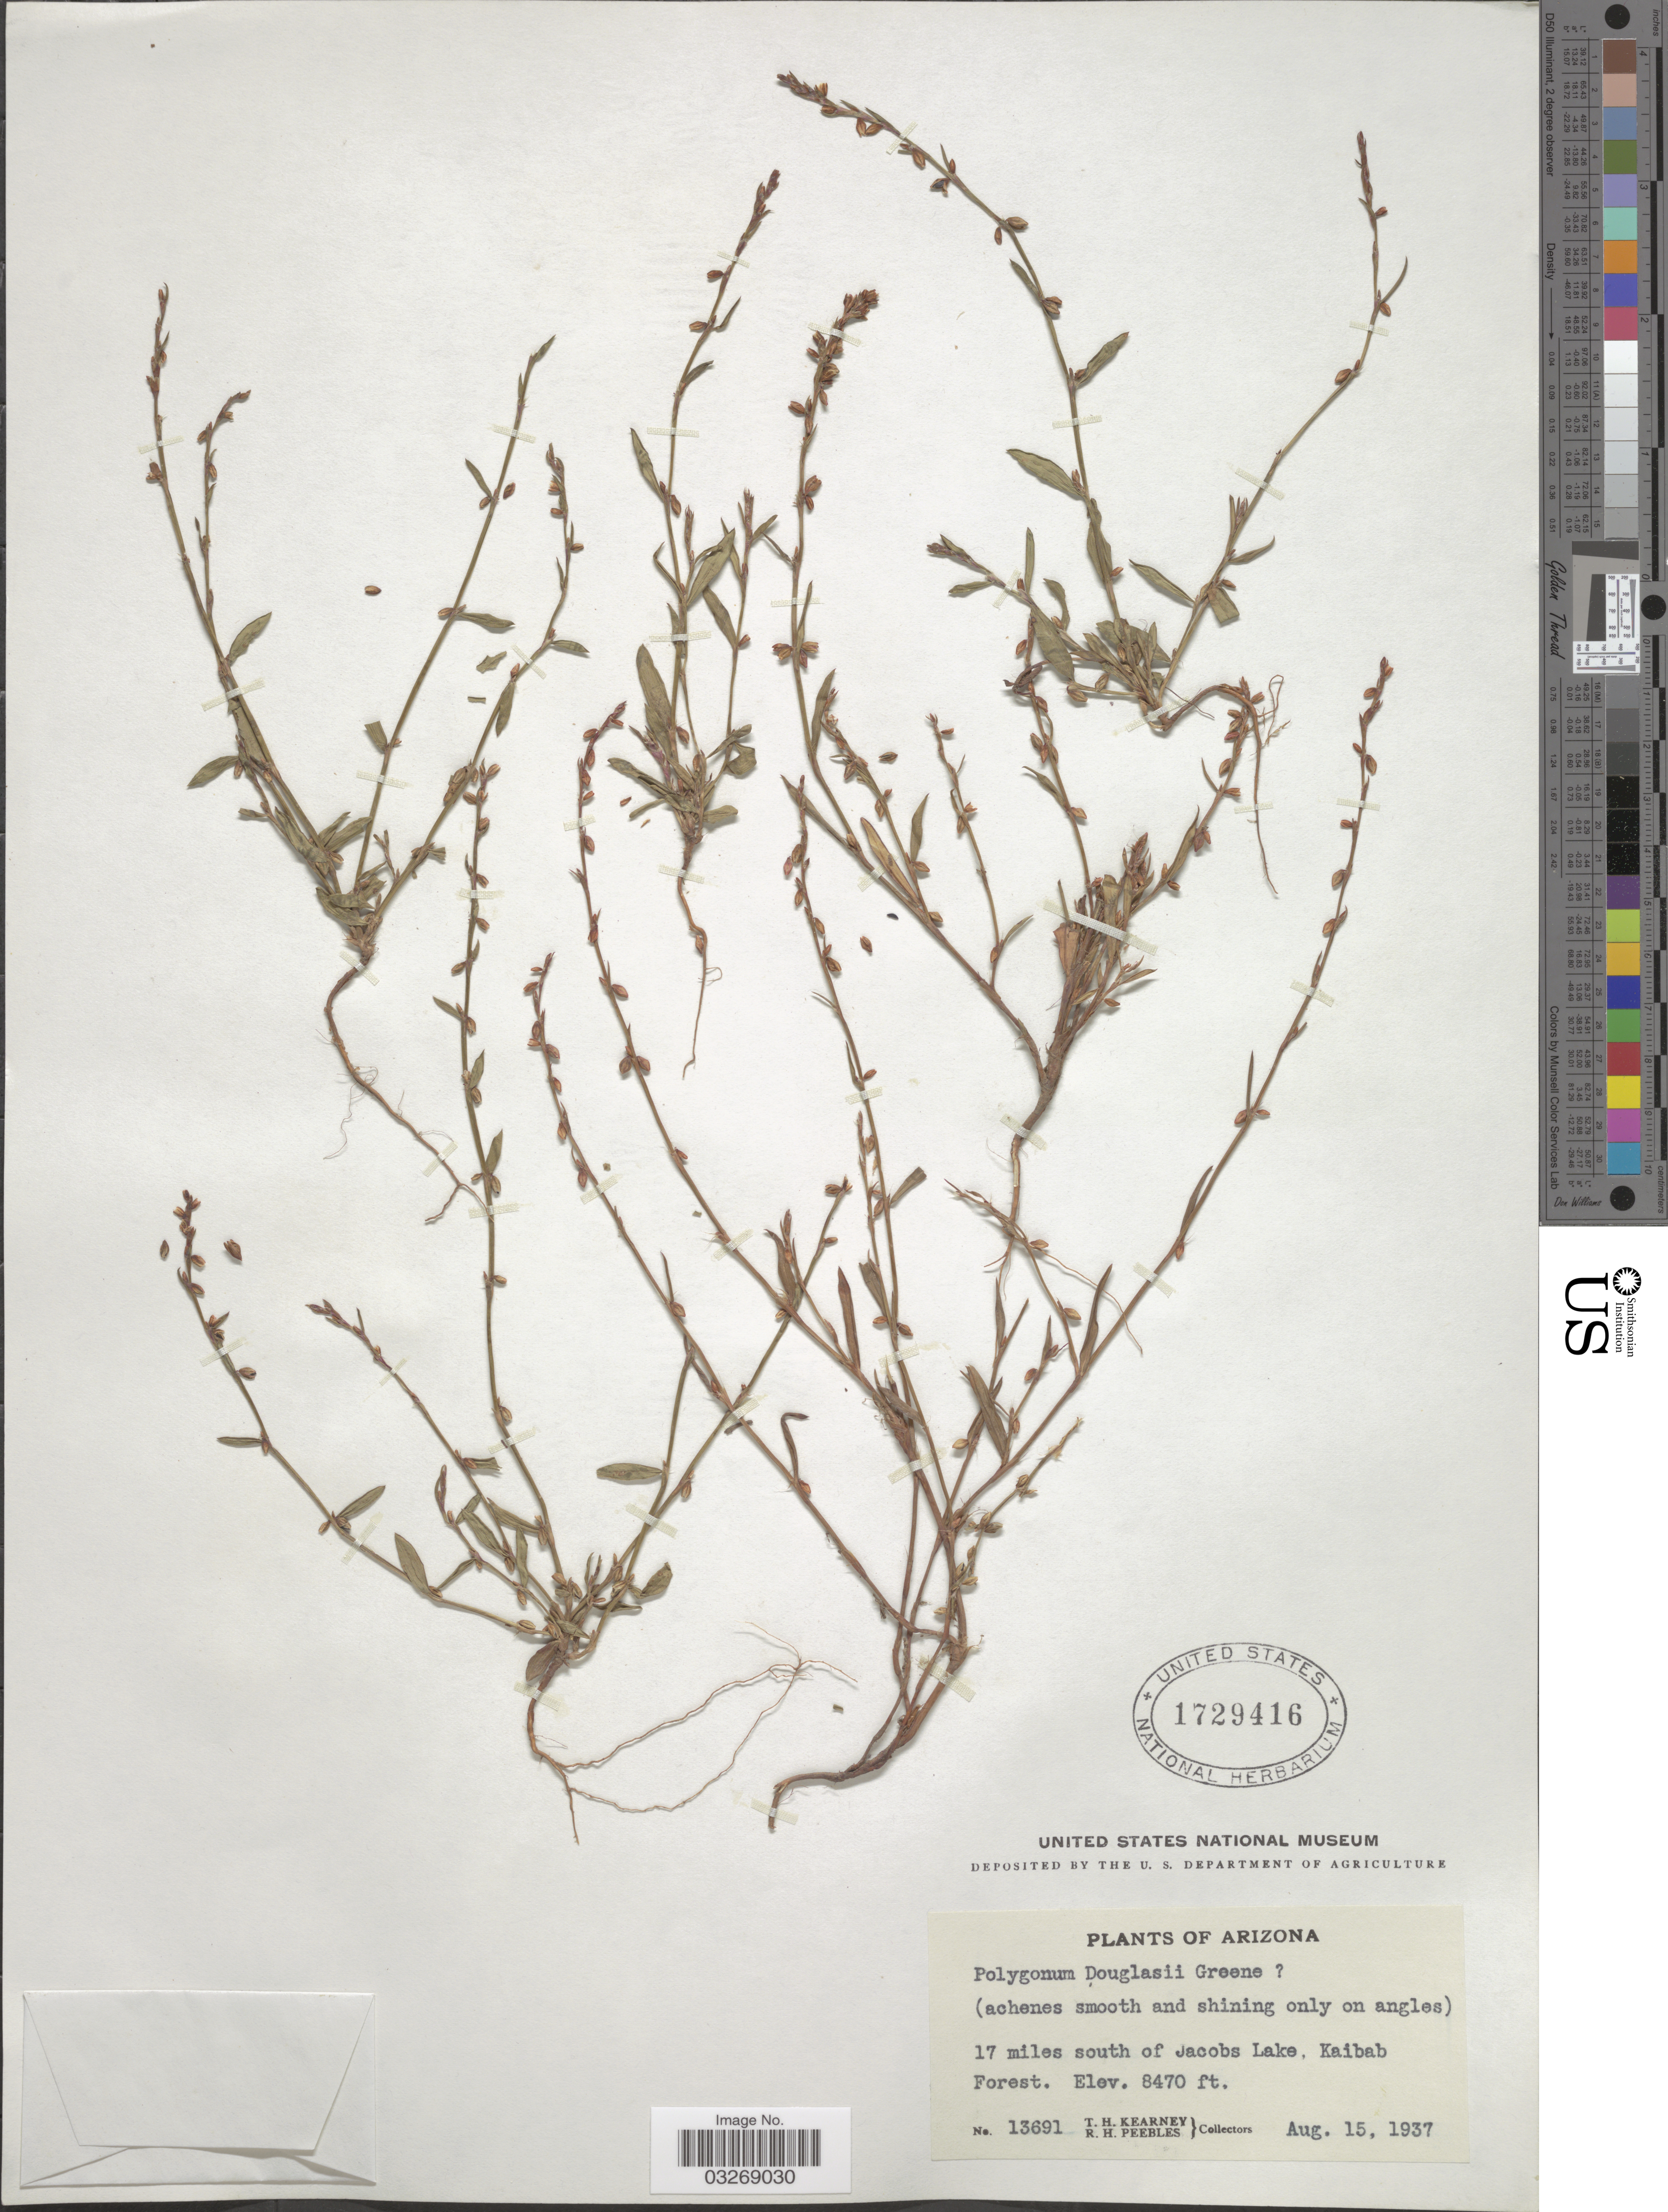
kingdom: Plantae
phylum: Tracheophyta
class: Magnoliopsida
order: Caryophyllales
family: Polygonaceae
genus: Polygonum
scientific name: Polygonum douglasii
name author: Greene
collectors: T. H. Kearney & R. H. Peebles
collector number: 13691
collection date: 1937-08-15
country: United States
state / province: Arizona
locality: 17 miles south of Jacobs Lake, Kaibab Forest.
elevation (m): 2582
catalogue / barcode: US 1729416